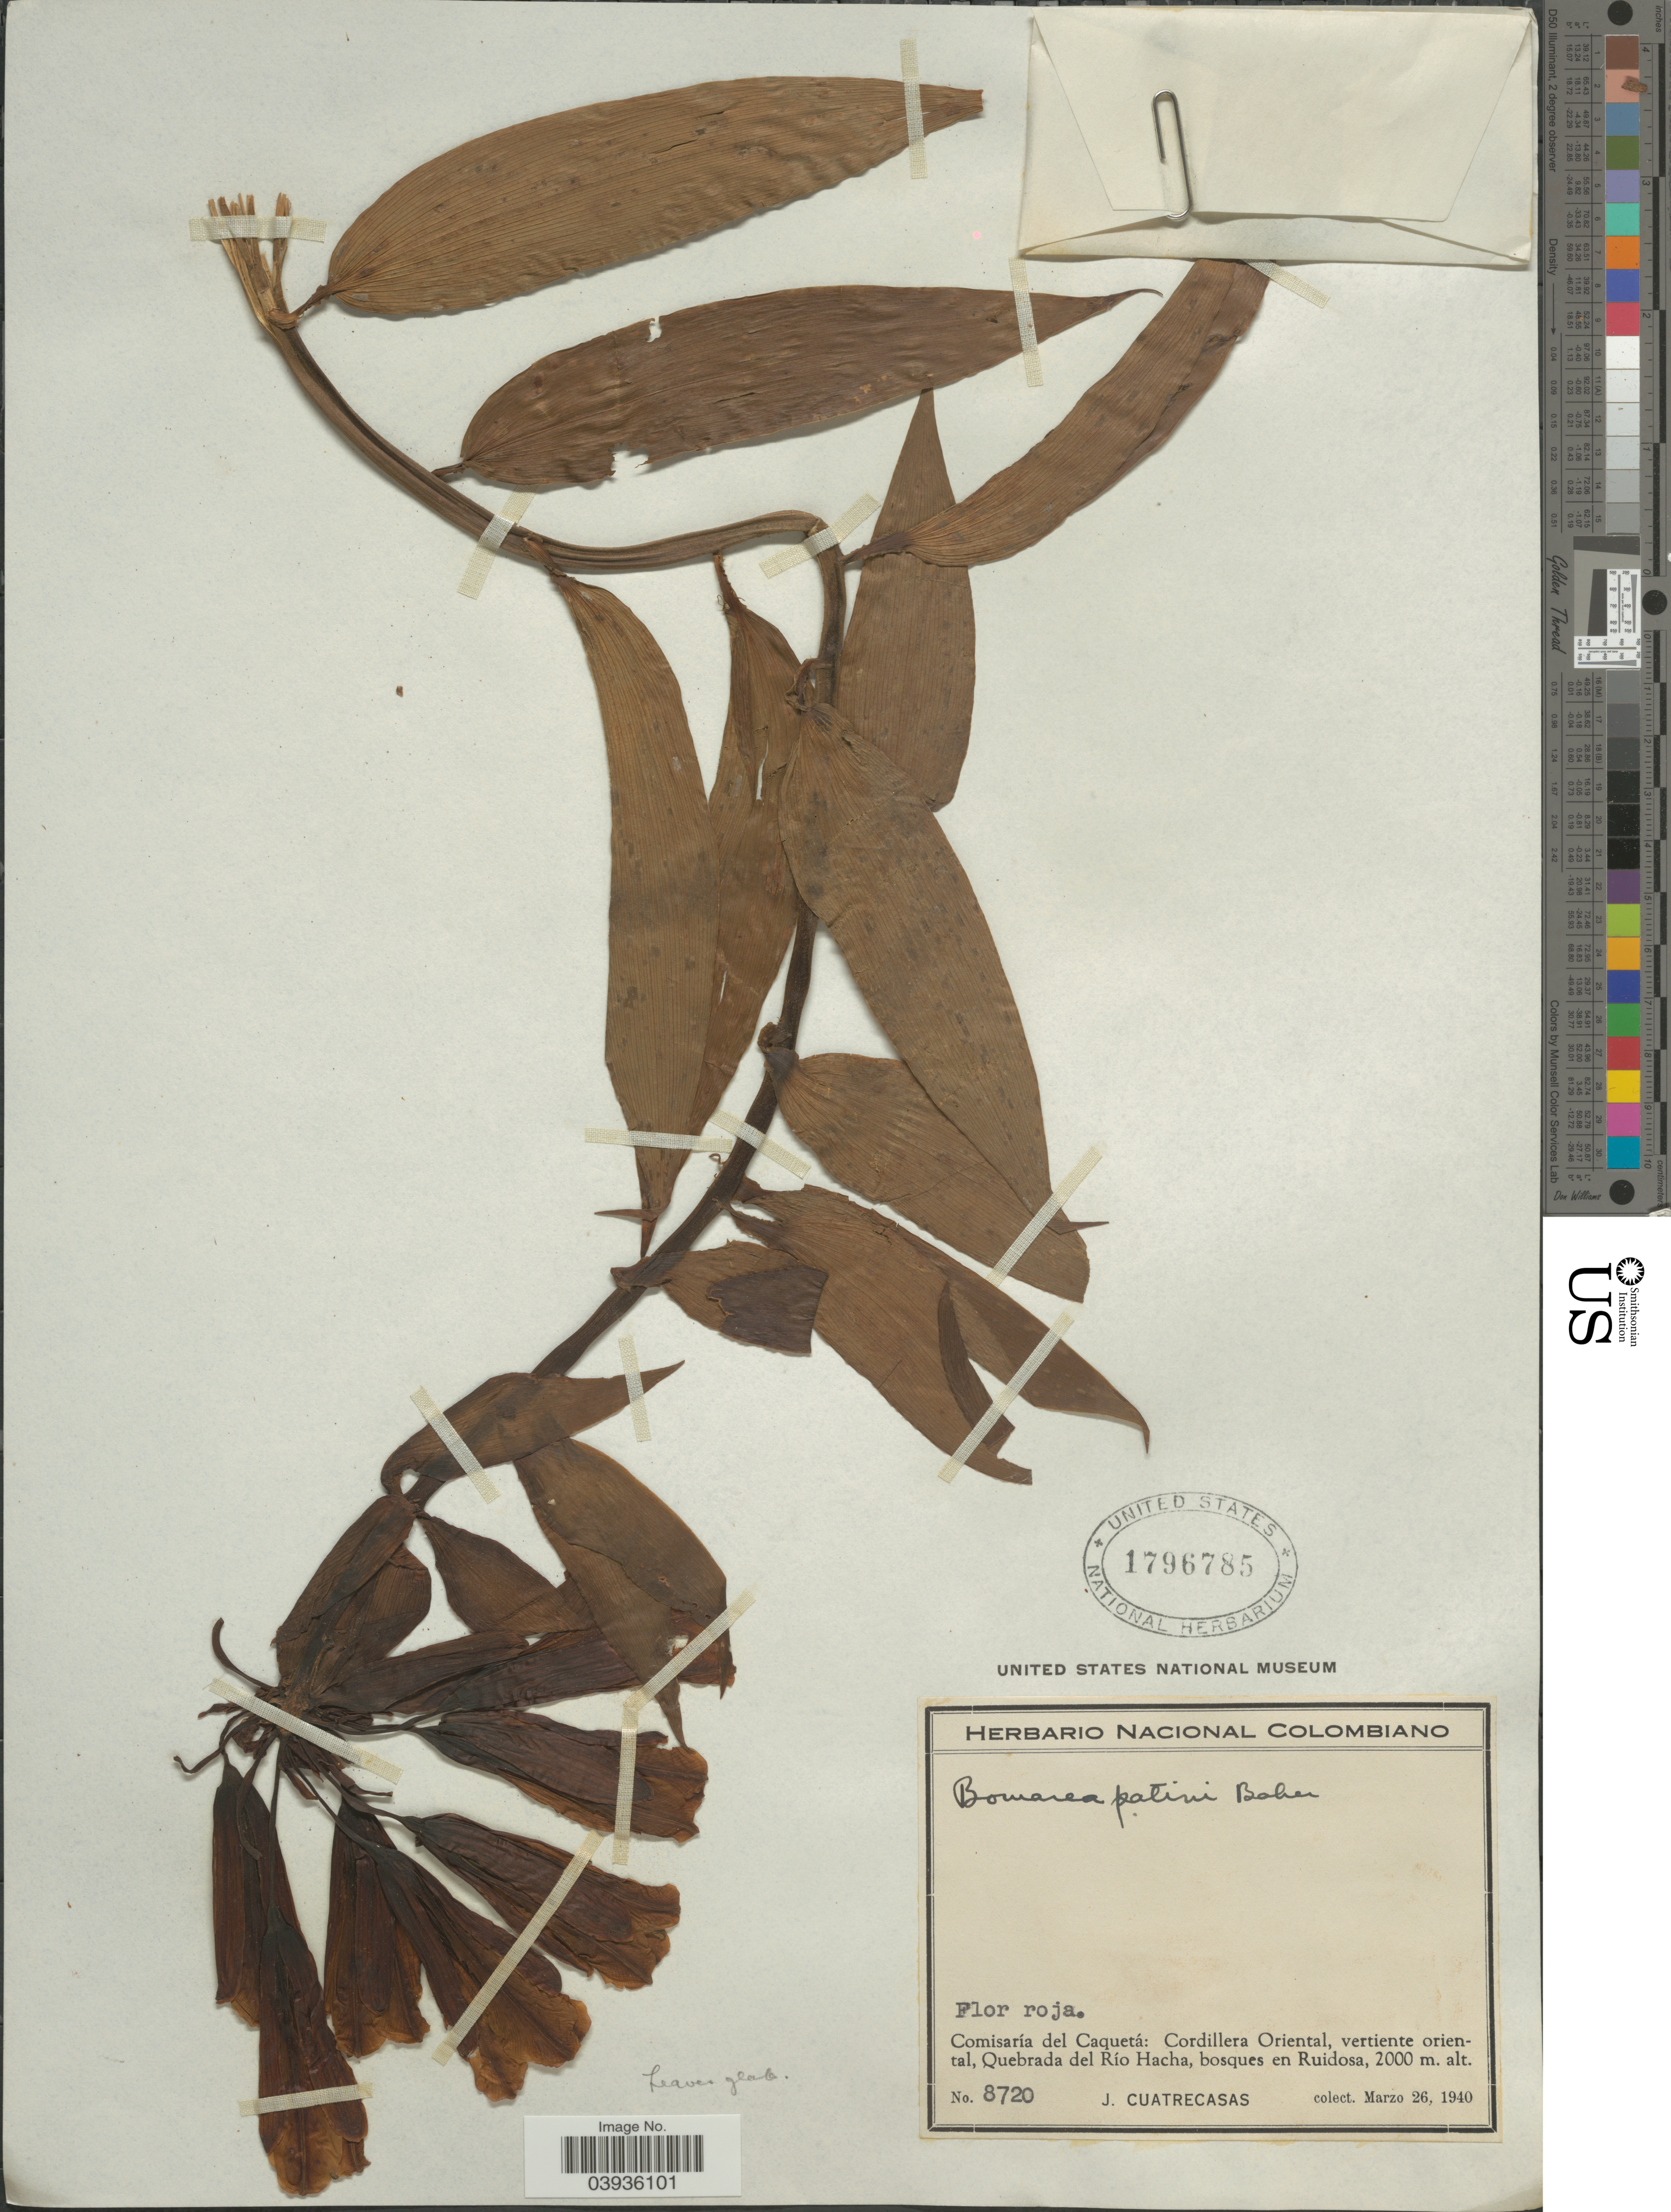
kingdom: Plantae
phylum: Tracheophyta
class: Liliopsida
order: Liliales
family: Alstroemeriaceae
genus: Bomarea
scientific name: Bomarea patinii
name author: Baker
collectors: J. Cuatrecasas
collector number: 8720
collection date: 1940-03-26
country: Colombia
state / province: Caquetá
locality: Comisaría del Caquetá: Cordillera Oriental, vertiente oriental, Quebrada del Río Hacha, bosques en Ruidosa.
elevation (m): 2000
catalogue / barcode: US 1796785